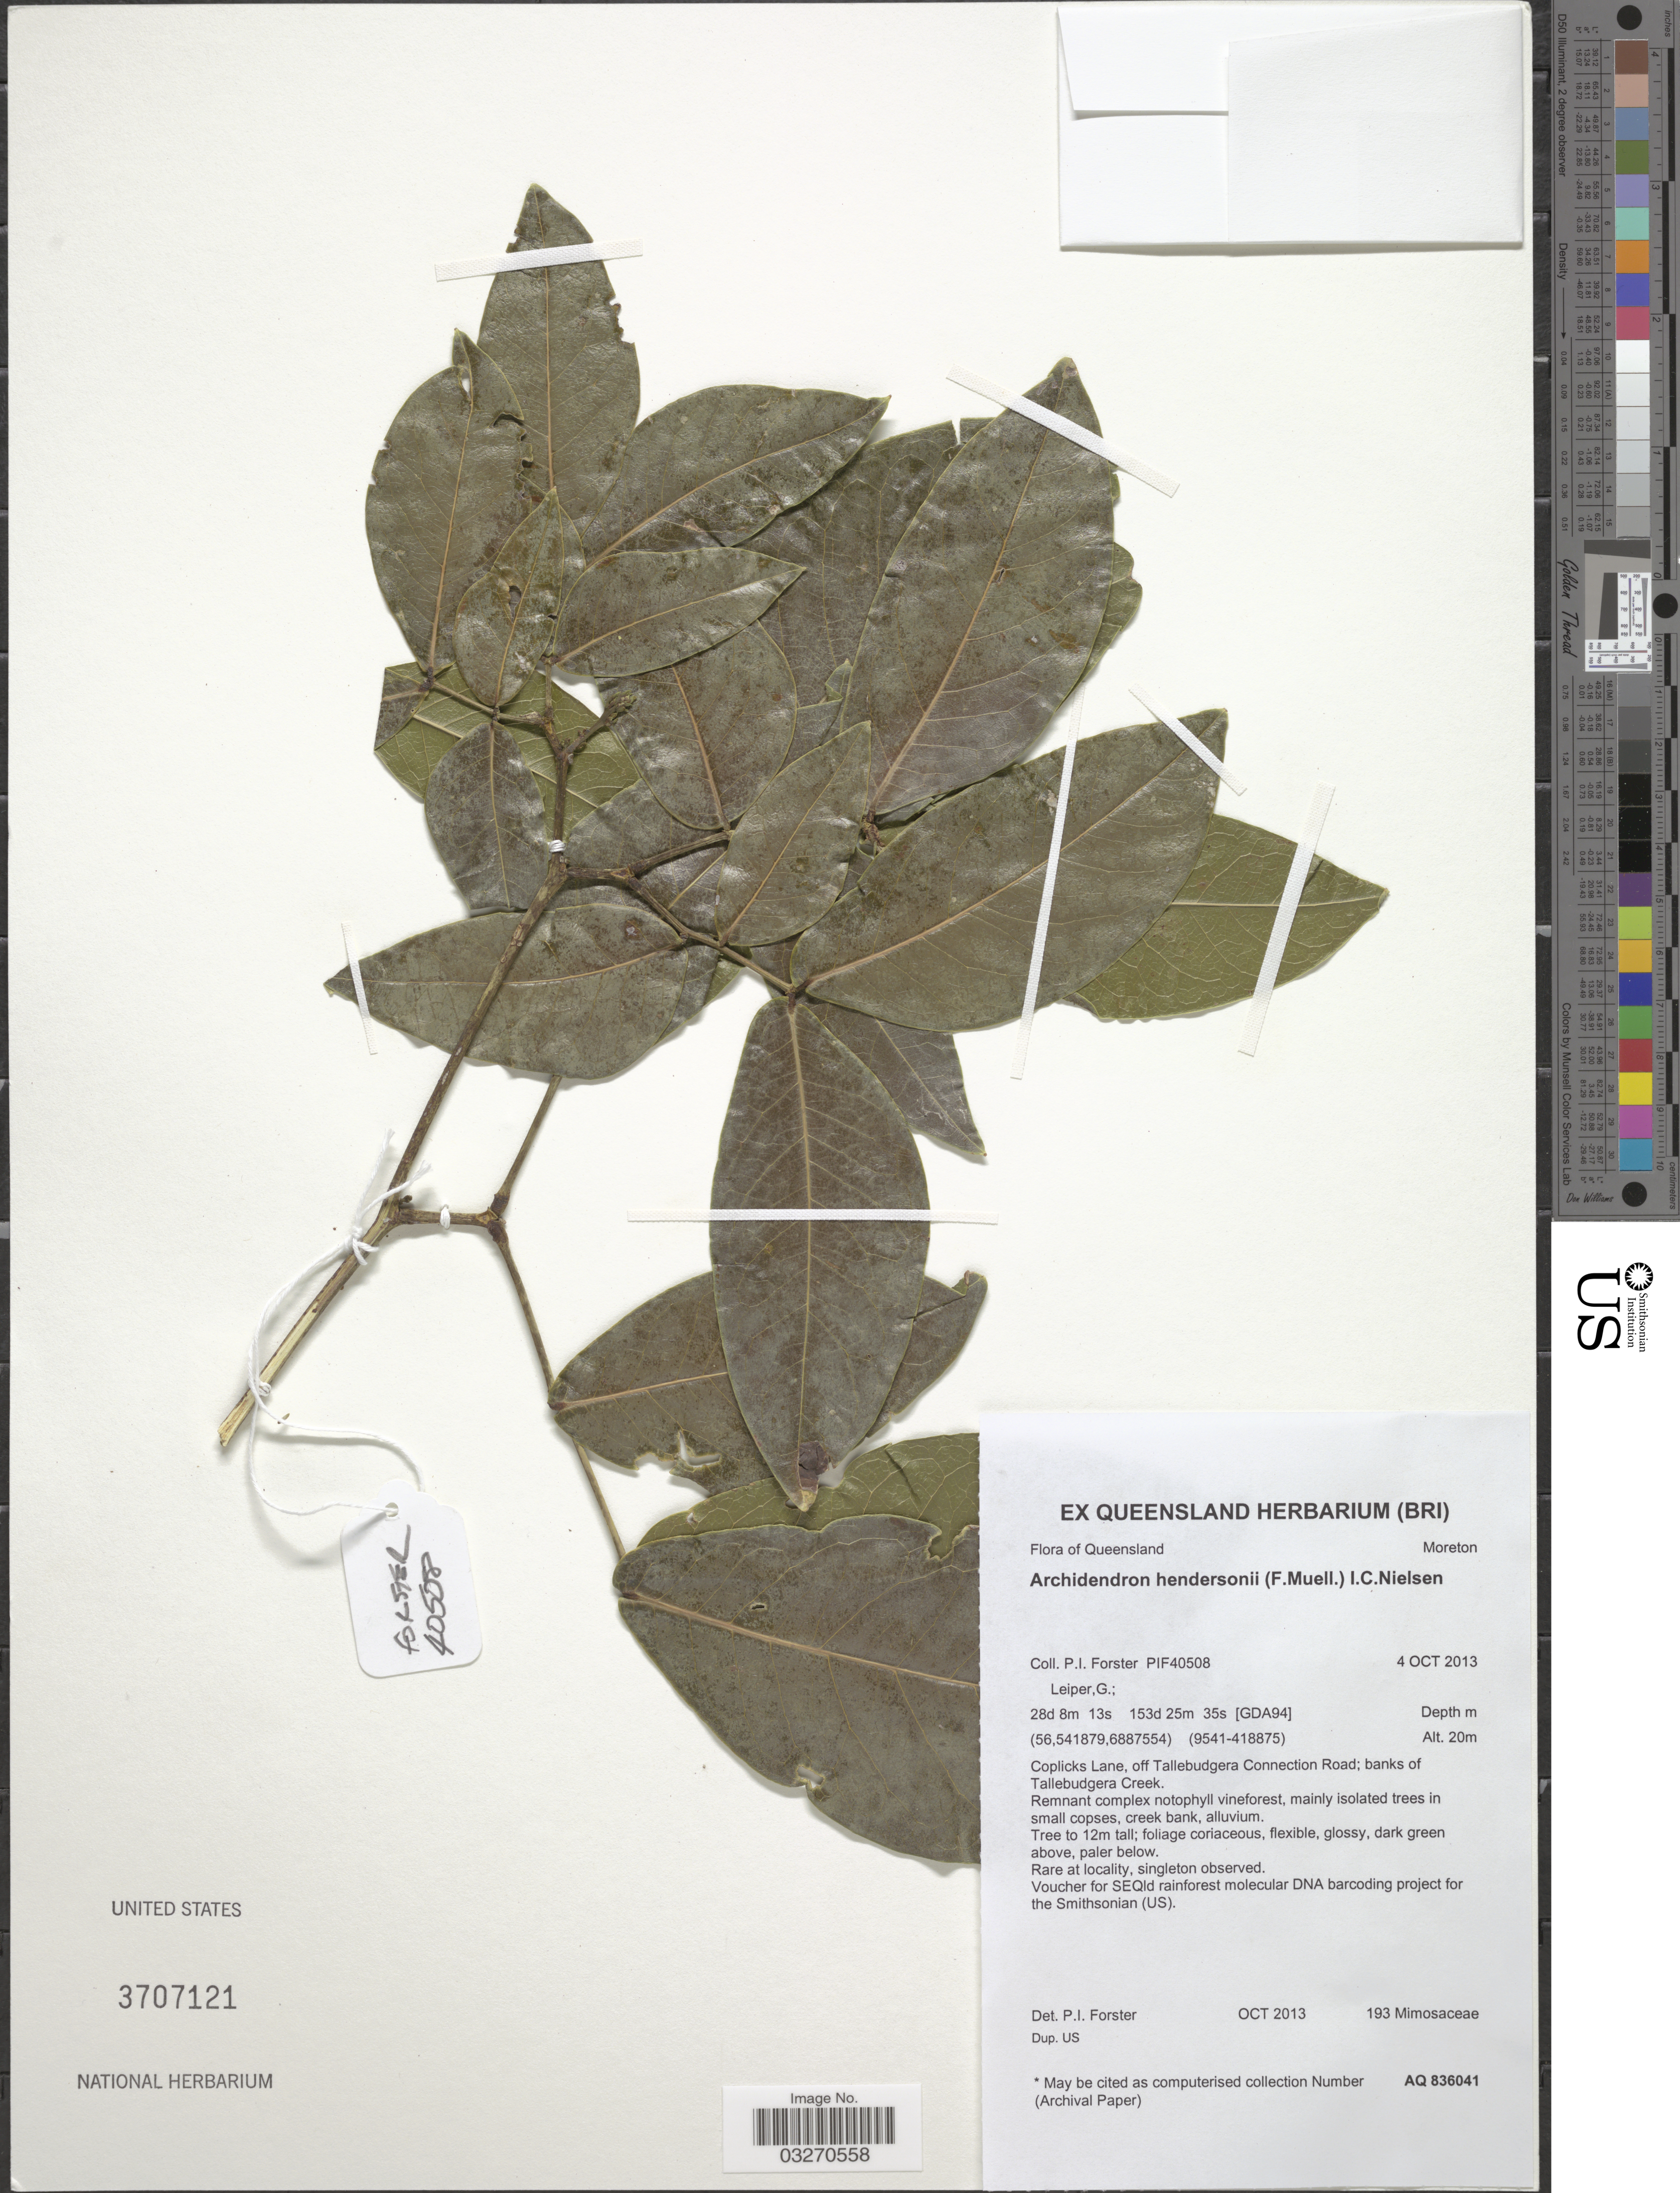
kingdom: Plantae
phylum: Tracheophyta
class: Magnoliopsida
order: Fabales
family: Fabaceae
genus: Archidendron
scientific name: Archidendron hendersonii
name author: (F. Muell.) I.C. Nielsen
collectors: P. Forster & G. Leiper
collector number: PIF40508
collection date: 2013-10-04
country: Australia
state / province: Queensland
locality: Moreton. Coplicks Lane, off Tallebudgera Connection Road; banks of Tallebudgera Creek.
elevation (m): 20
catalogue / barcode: US 3707121